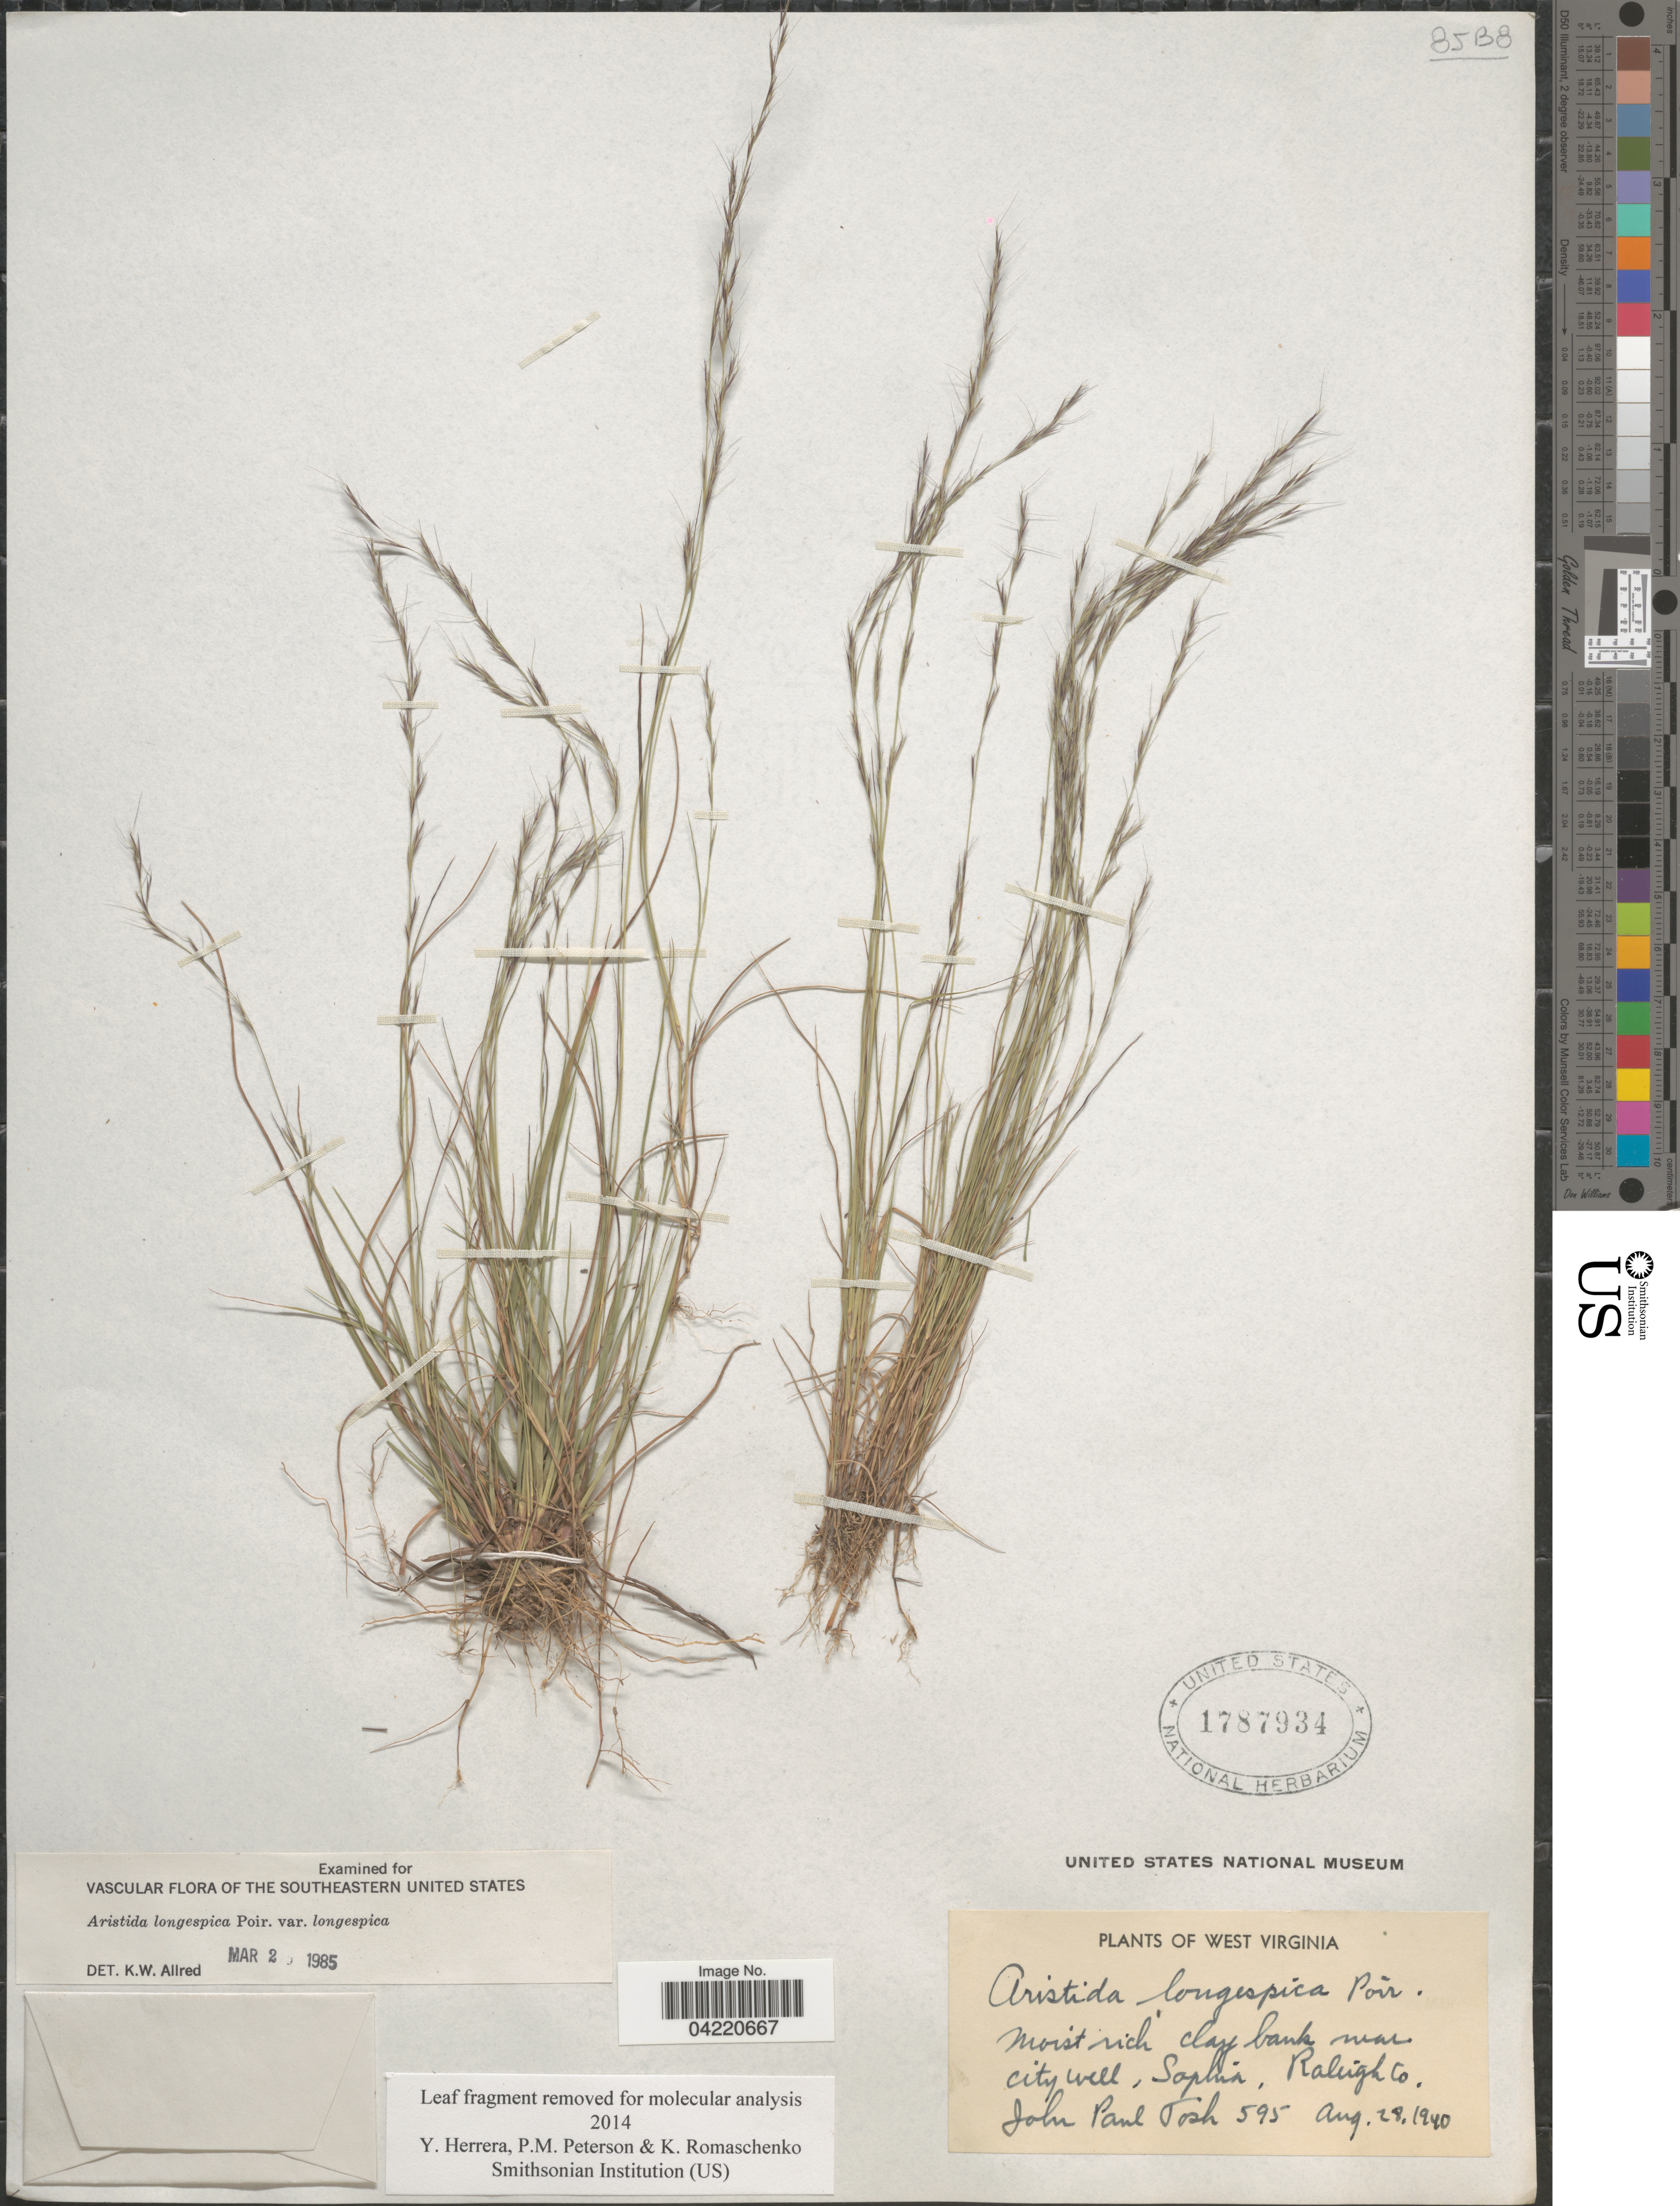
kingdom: Plantae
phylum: Tracheophyta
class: Liliopsida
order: Poales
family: Poaceae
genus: Aristida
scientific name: Aristida longespica var. longespica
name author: Poir.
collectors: J. Tosh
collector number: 595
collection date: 1940-08-28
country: United States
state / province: West Virginia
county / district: Raleigh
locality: Sophia, Raleigh Co.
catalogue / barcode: US 1787934